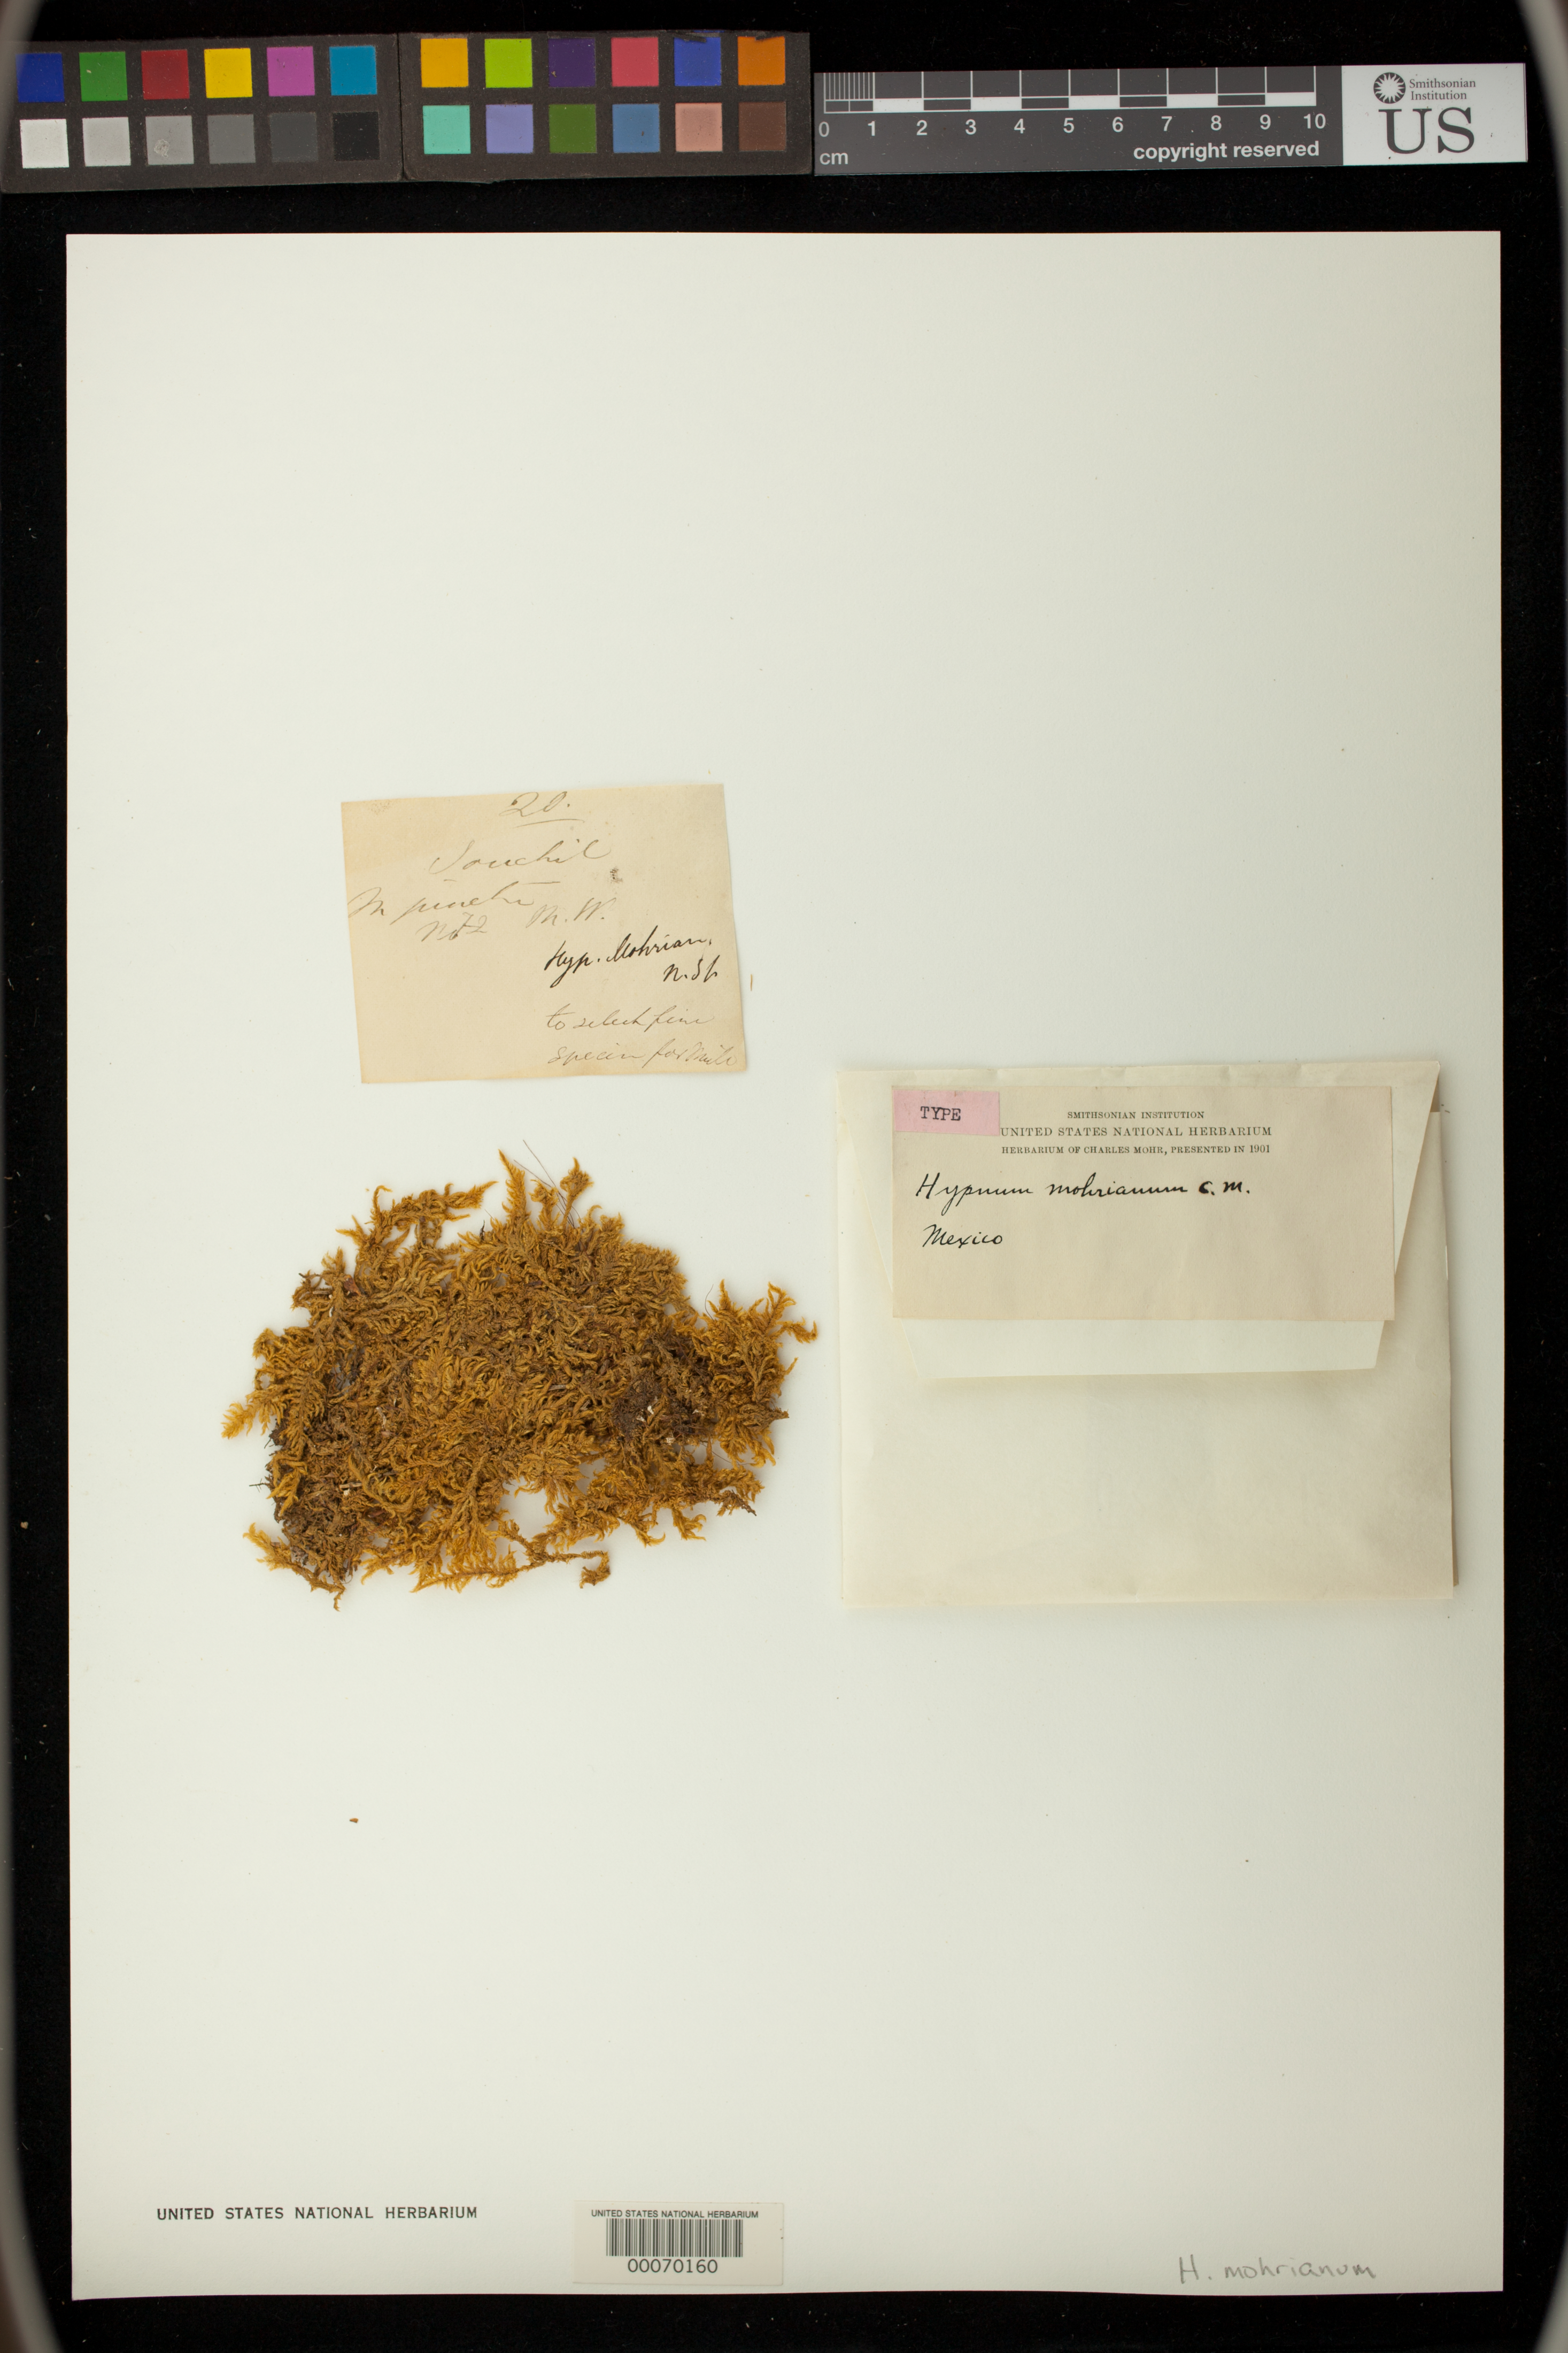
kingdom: Plantae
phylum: Bryophyta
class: Bryopsida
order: Hypnales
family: Hypnaceae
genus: Hypnum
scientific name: Hypnum mohrianum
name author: Müll. Hal.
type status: Syntype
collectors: C. T. Mohr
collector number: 72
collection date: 1857-09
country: Mexico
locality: Souchil, Volcan Orizaba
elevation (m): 2134